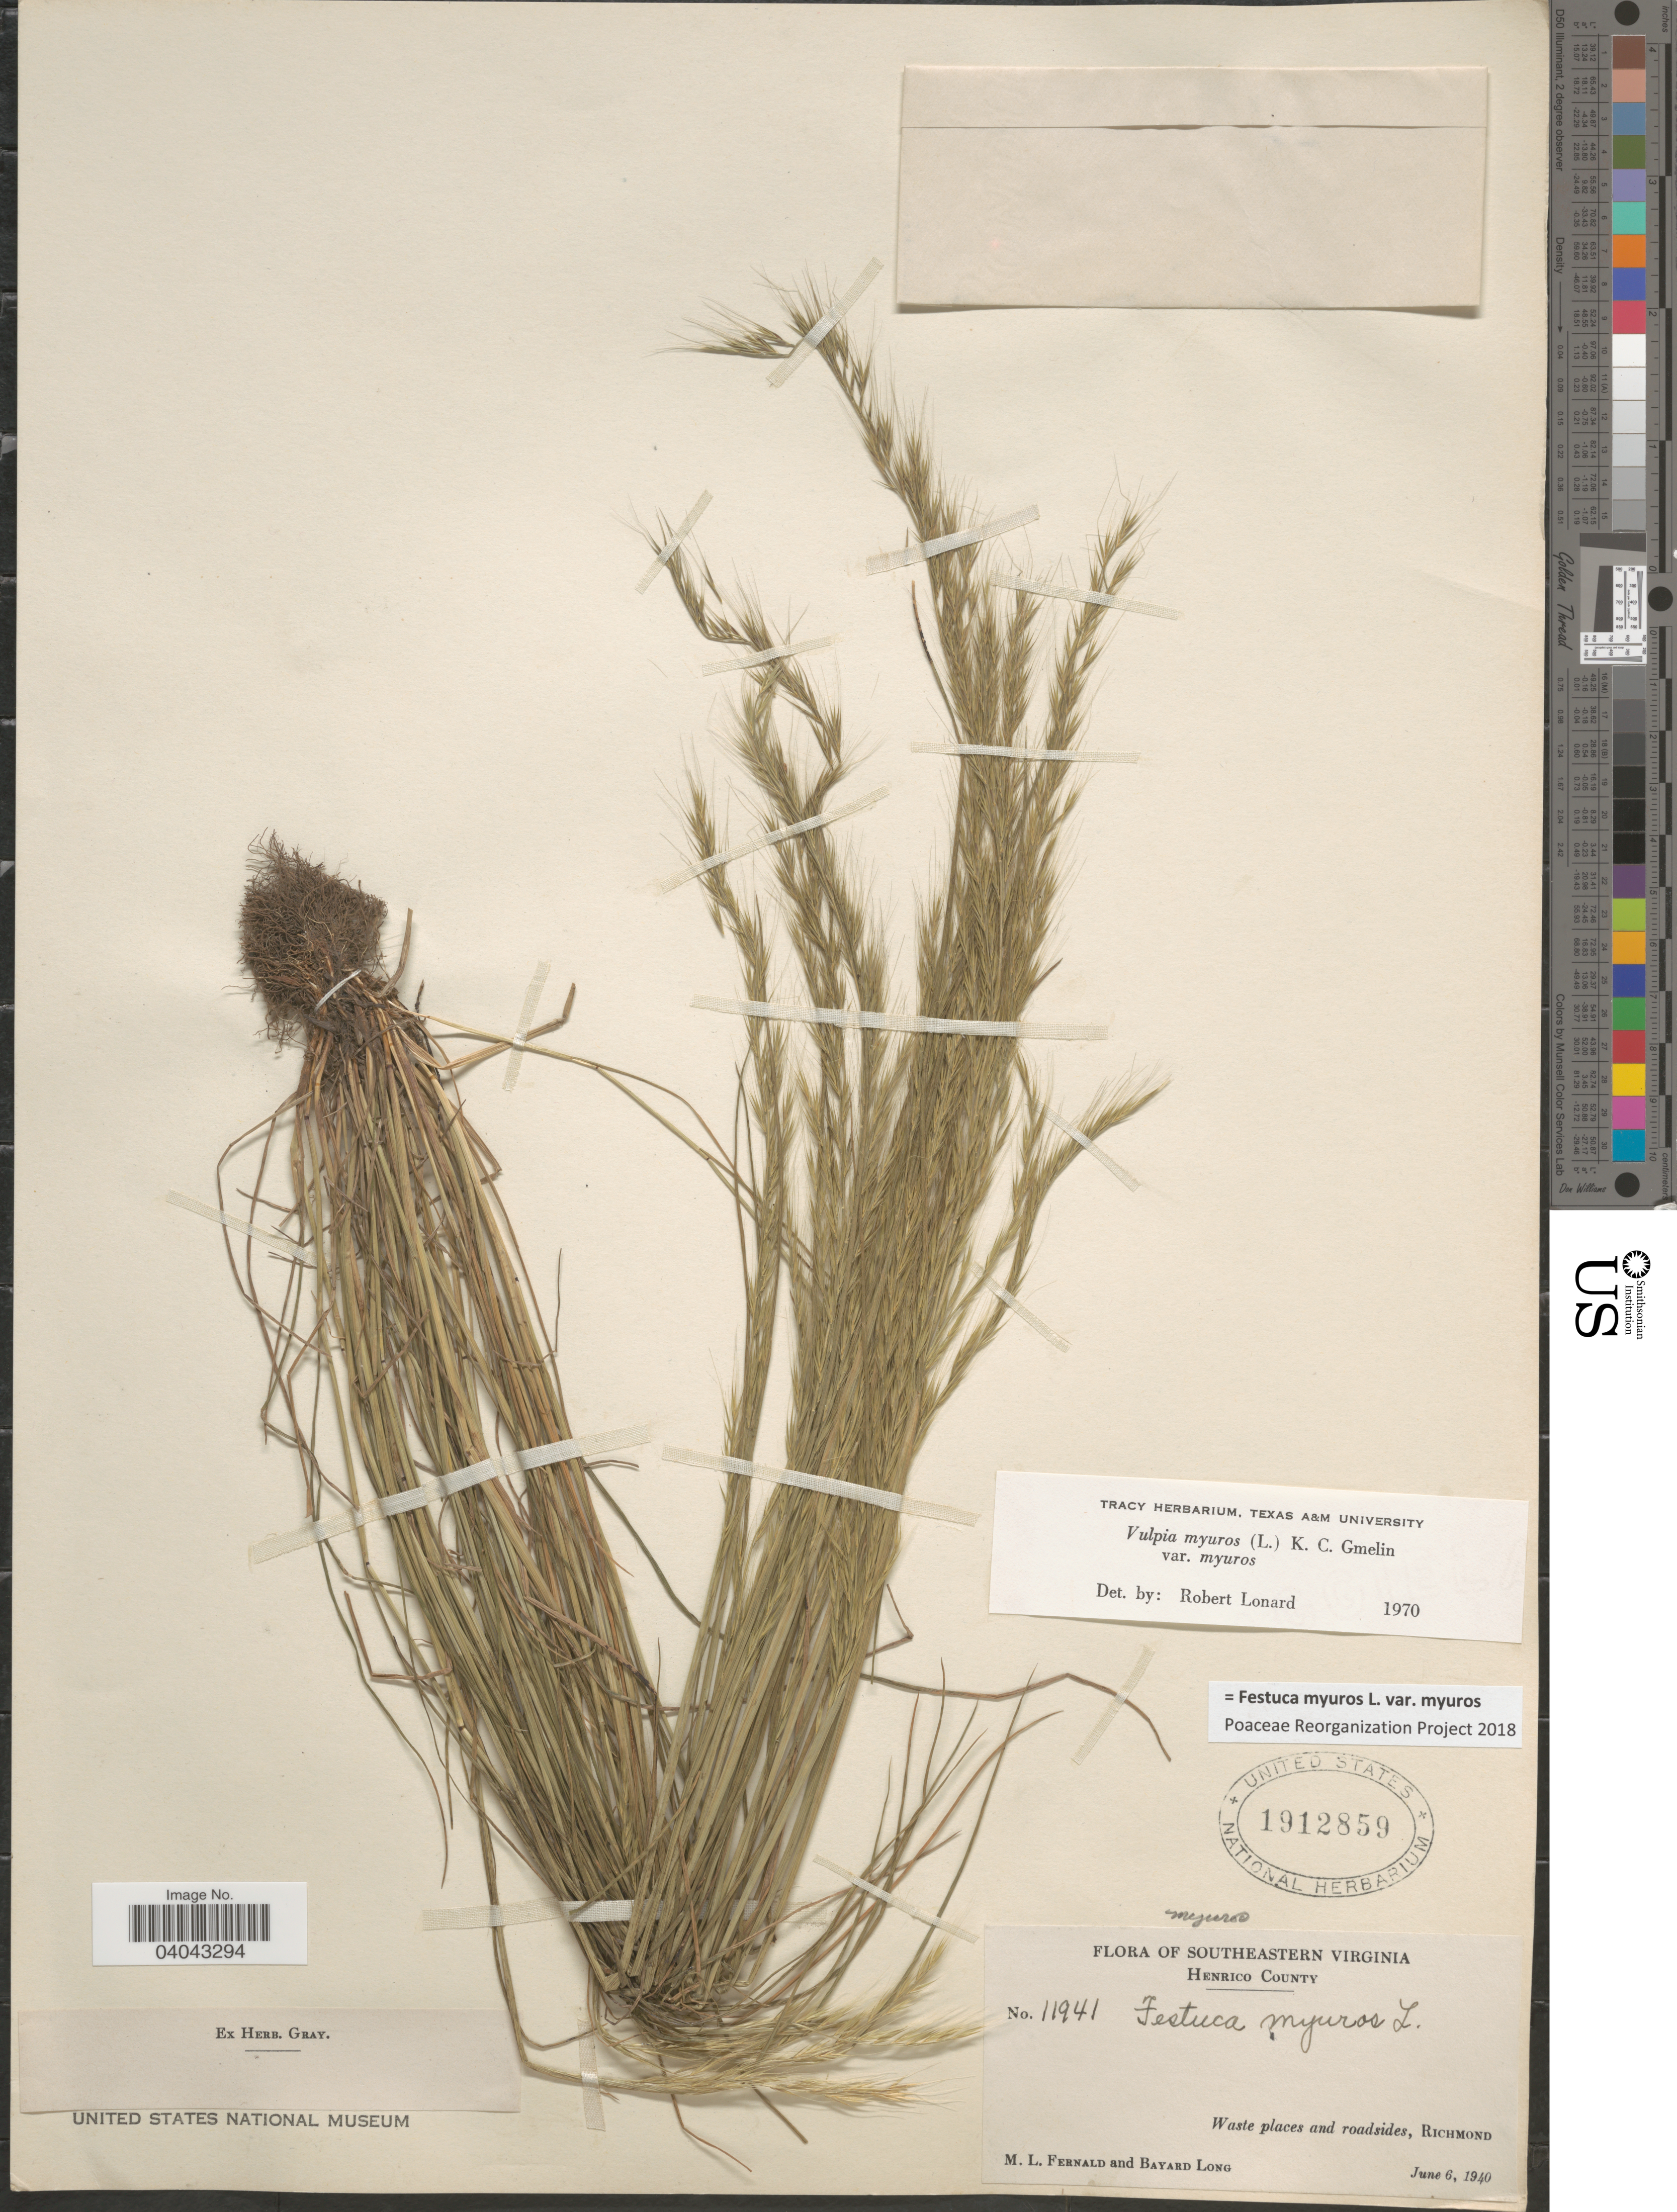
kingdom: Plantae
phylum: Tracheophyta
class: Liliopsida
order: Poales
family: Poaceae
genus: Festuca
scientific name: Festuca myuros var. myuros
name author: L.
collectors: M. L. Fernald & B. Long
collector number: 11941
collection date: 1940-06-06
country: United States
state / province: Virginia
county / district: City of Richmond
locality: Southeastern Virginia. Henrico County. Waste places and roadsides, Richmond.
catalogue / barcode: US 1912859